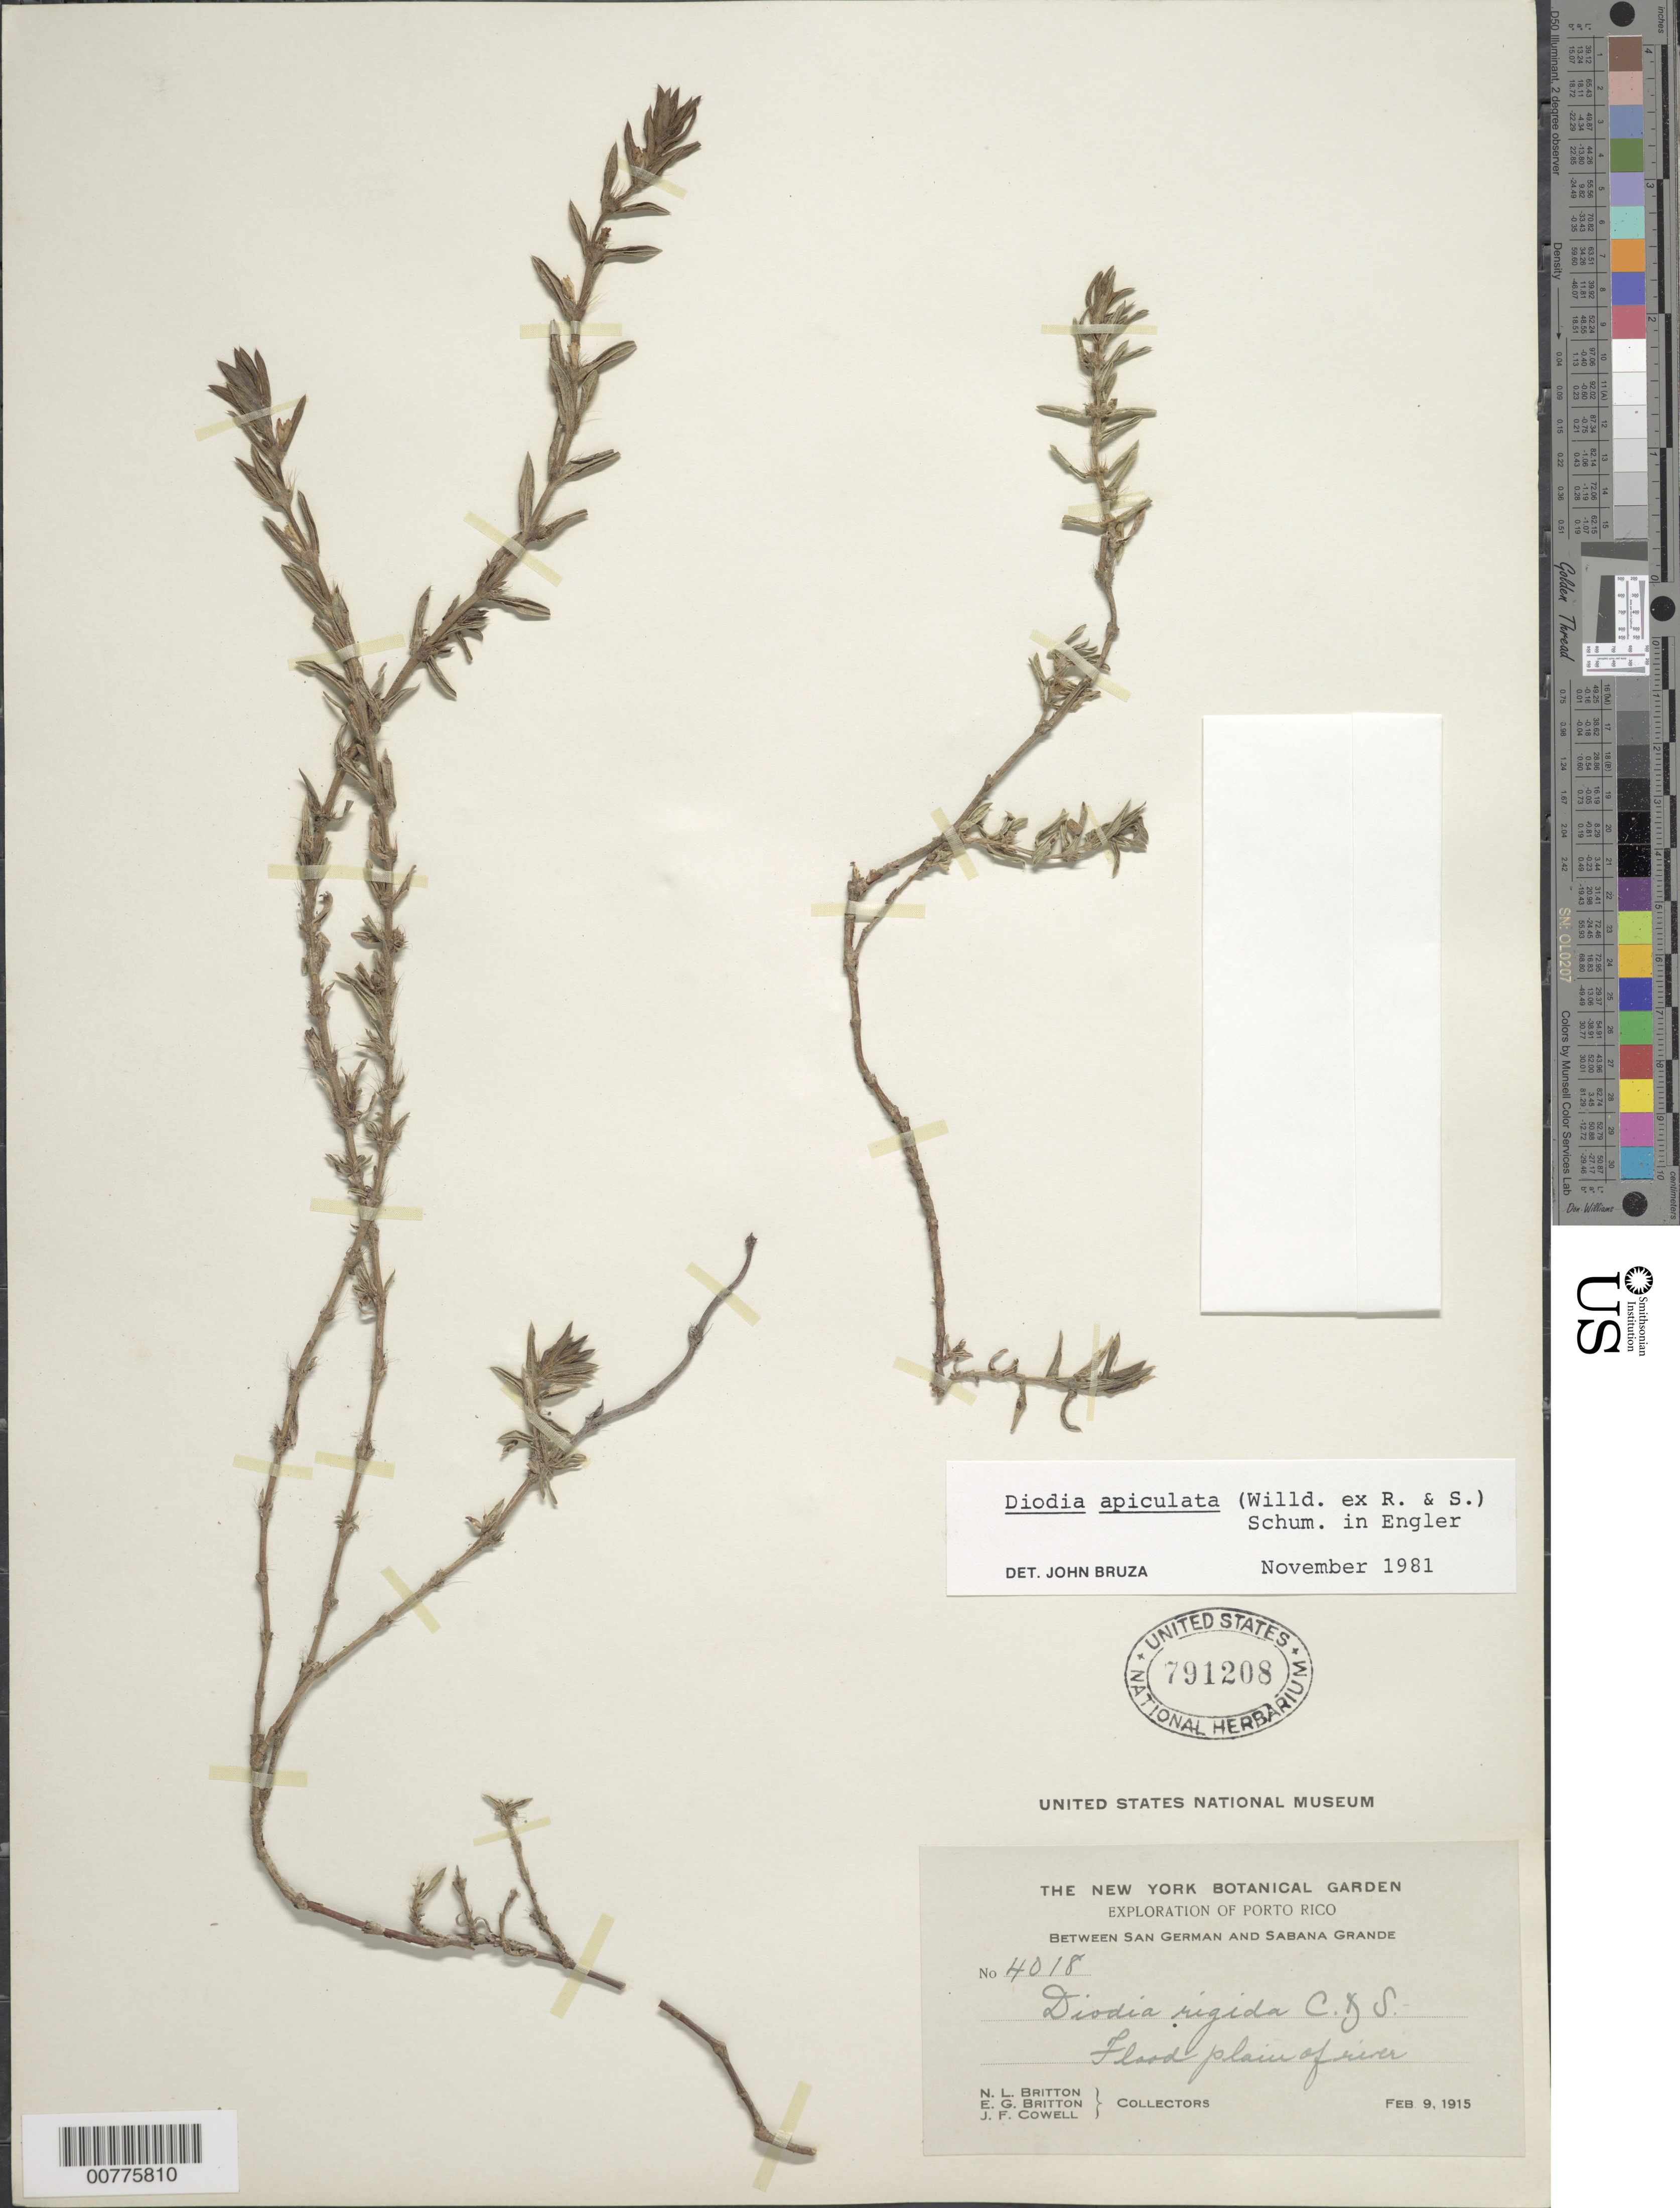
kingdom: Plantae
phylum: Tracheophyta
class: Magnoliopsida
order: Gentianales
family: Rubiaceae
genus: Diodella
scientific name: Diodella apiculata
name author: (Willd. ex Roem. & Schult.) Bacigalupo & E.L. Cabral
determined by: Bruza, J.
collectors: N. Britton & E. G. Britton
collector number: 4018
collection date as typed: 09 Feb 1915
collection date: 1915-02-09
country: Puerto Rico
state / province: San Germán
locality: Between San German and Sabana Grande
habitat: Flood plain of river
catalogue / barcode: US 791208